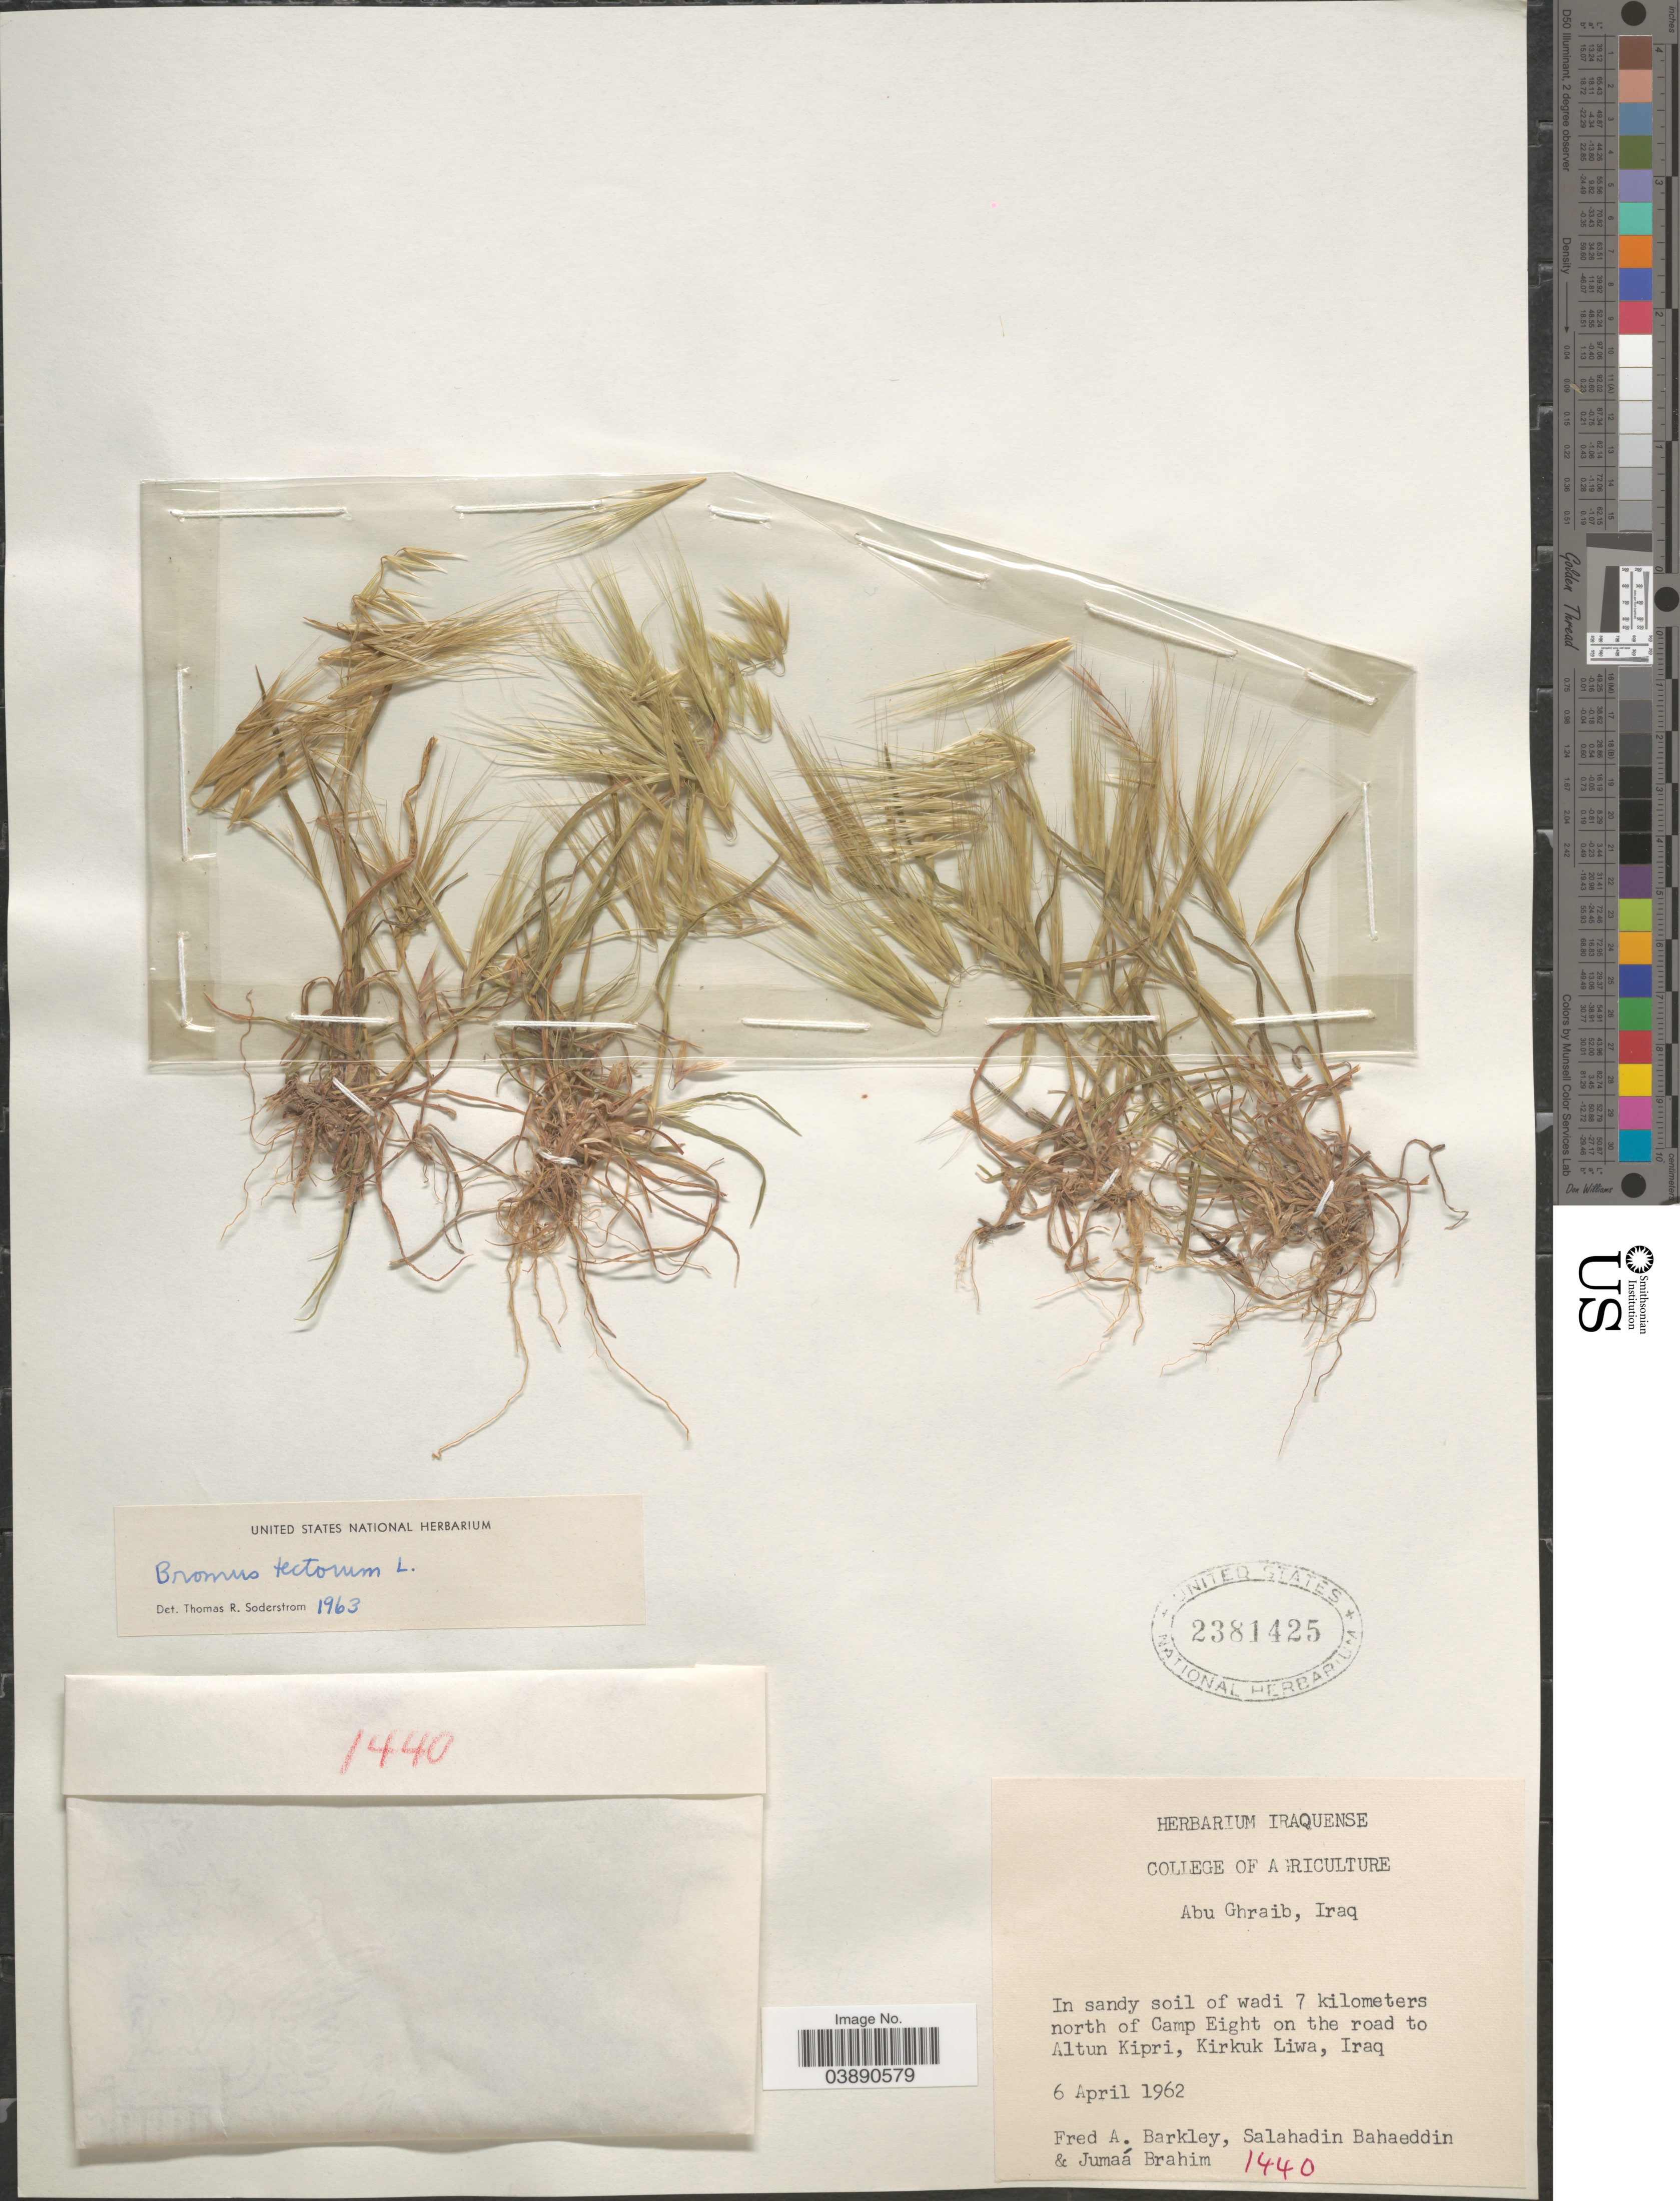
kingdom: Plantae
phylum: Tracheophyta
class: Liliopsida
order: Poales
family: Poaceae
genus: Bromus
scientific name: Bromus tectorum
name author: L.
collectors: F. A. Barkley, S. Bahaeddin & Brahim M., J.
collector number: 1440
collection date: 1962-04-06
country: Iraq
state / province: Kirkūk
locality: In sandy soil of wadi 7 kilometers north of Camp Eight on the road to Altun Kipri, Kirkuk Liwa.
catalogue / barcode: US 2381425